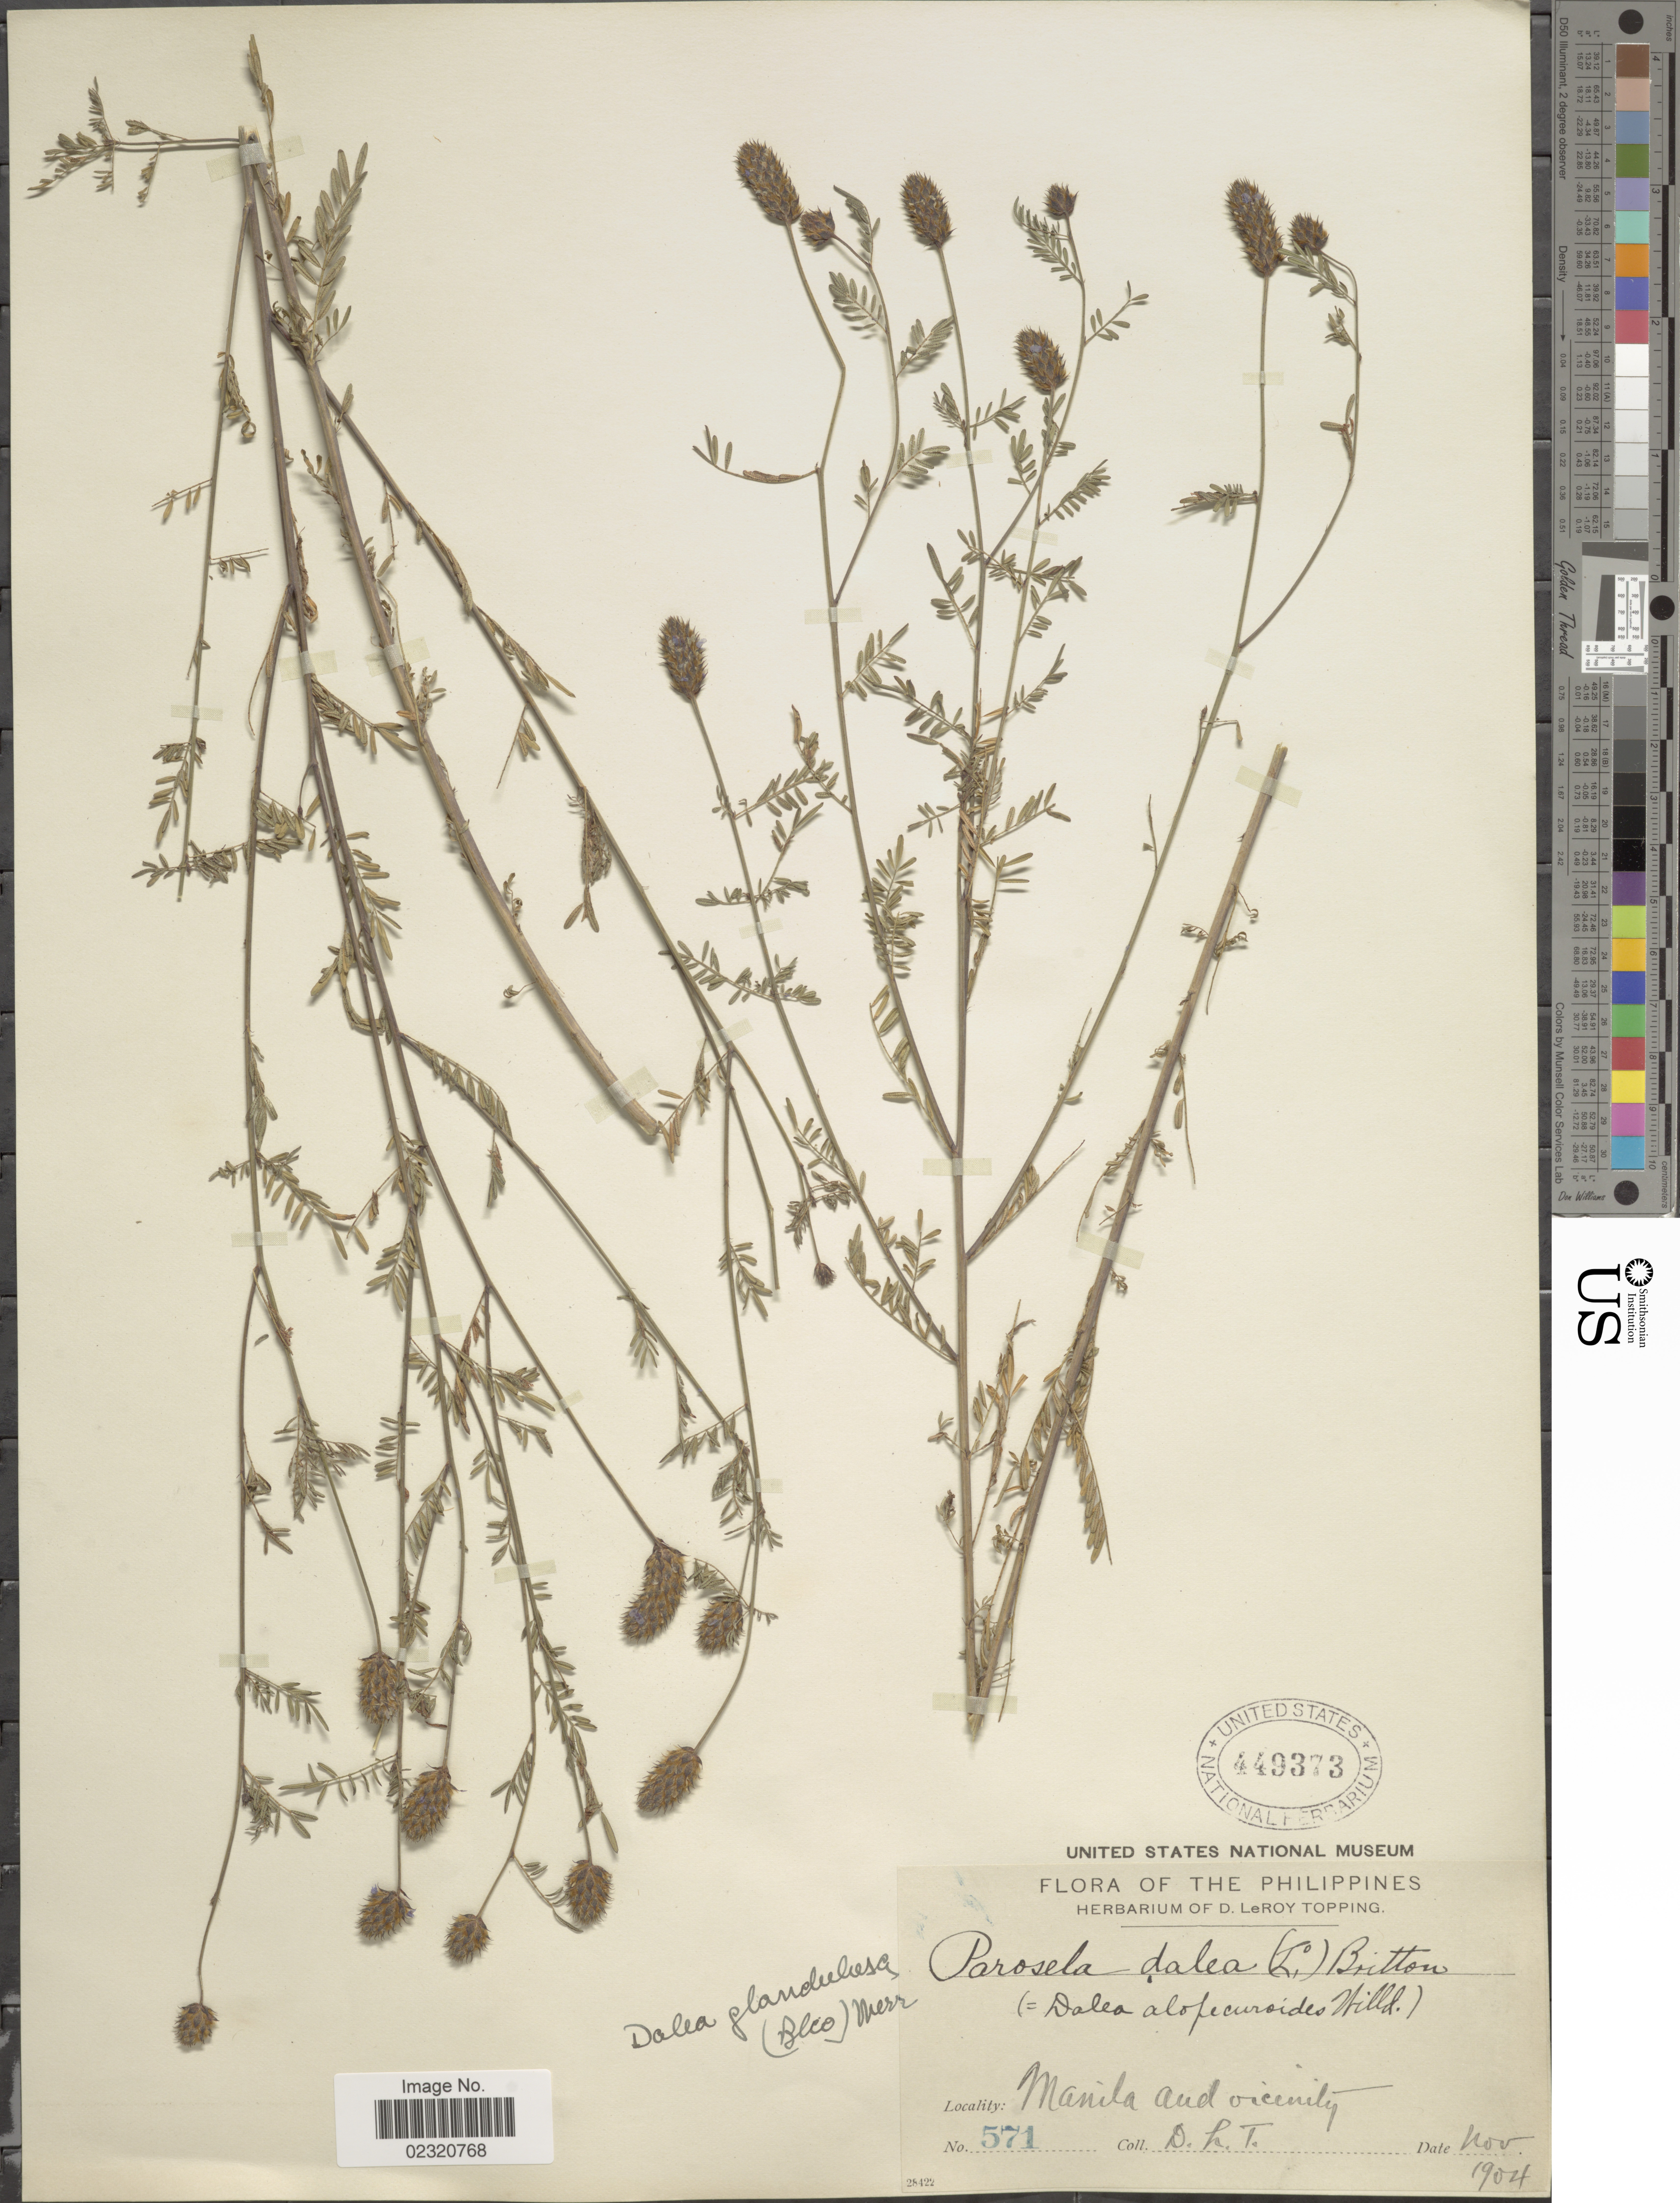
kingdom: Plantae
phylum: Tracheophyta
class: Magnoliopsida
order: Fabales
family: Fabaceae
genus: Dalea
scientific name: Dalea cliffortiana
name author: Willd.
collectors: D. L. Topping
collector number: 571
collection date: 1904-11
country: Philippines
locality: Manila and Vicinity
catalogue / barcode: US 449373